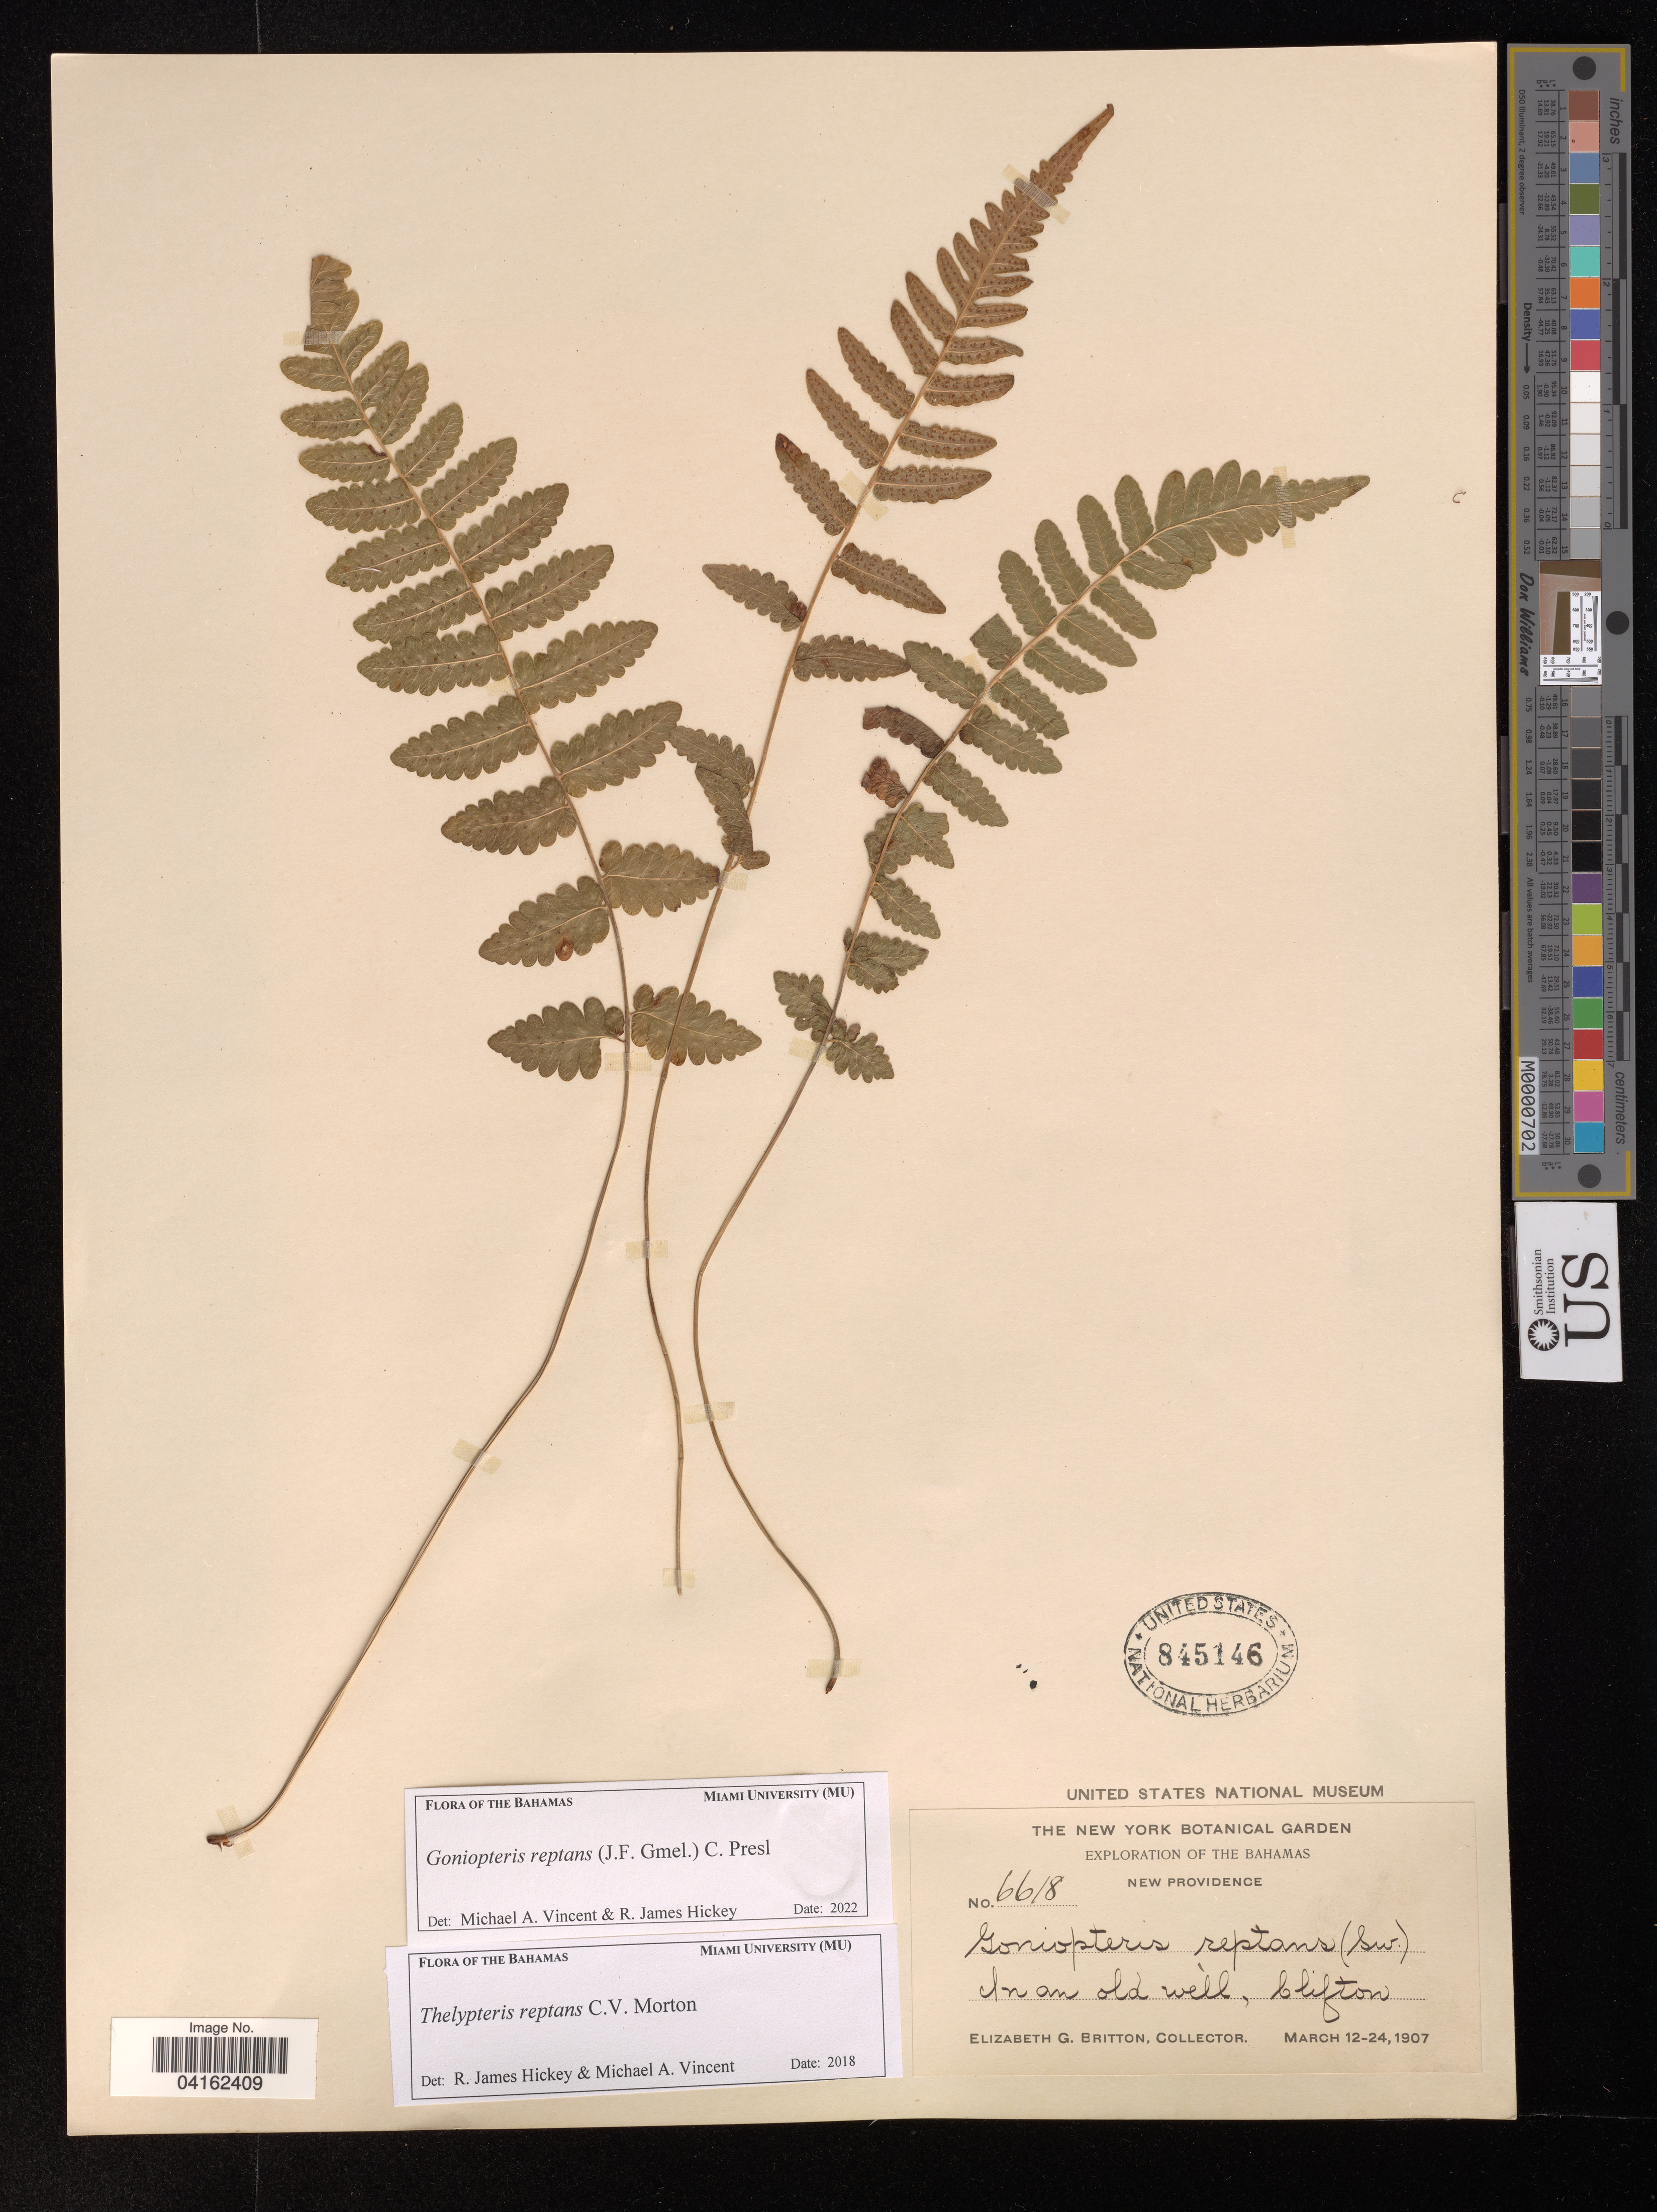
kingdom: Plantae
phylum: Tracheophyta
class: Polypodiopsida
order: Polypodiales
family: Thelypteridaceae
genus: Goniopteris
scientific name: Goniopteris reptans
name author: (J.F. Gmel.) C. Presl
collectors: E. G. Britton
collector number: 6618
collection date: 1907-03-12/1907-03-24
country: Bahamas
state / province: New Providence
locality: In an old well, Clifton.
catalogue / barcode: US 845146